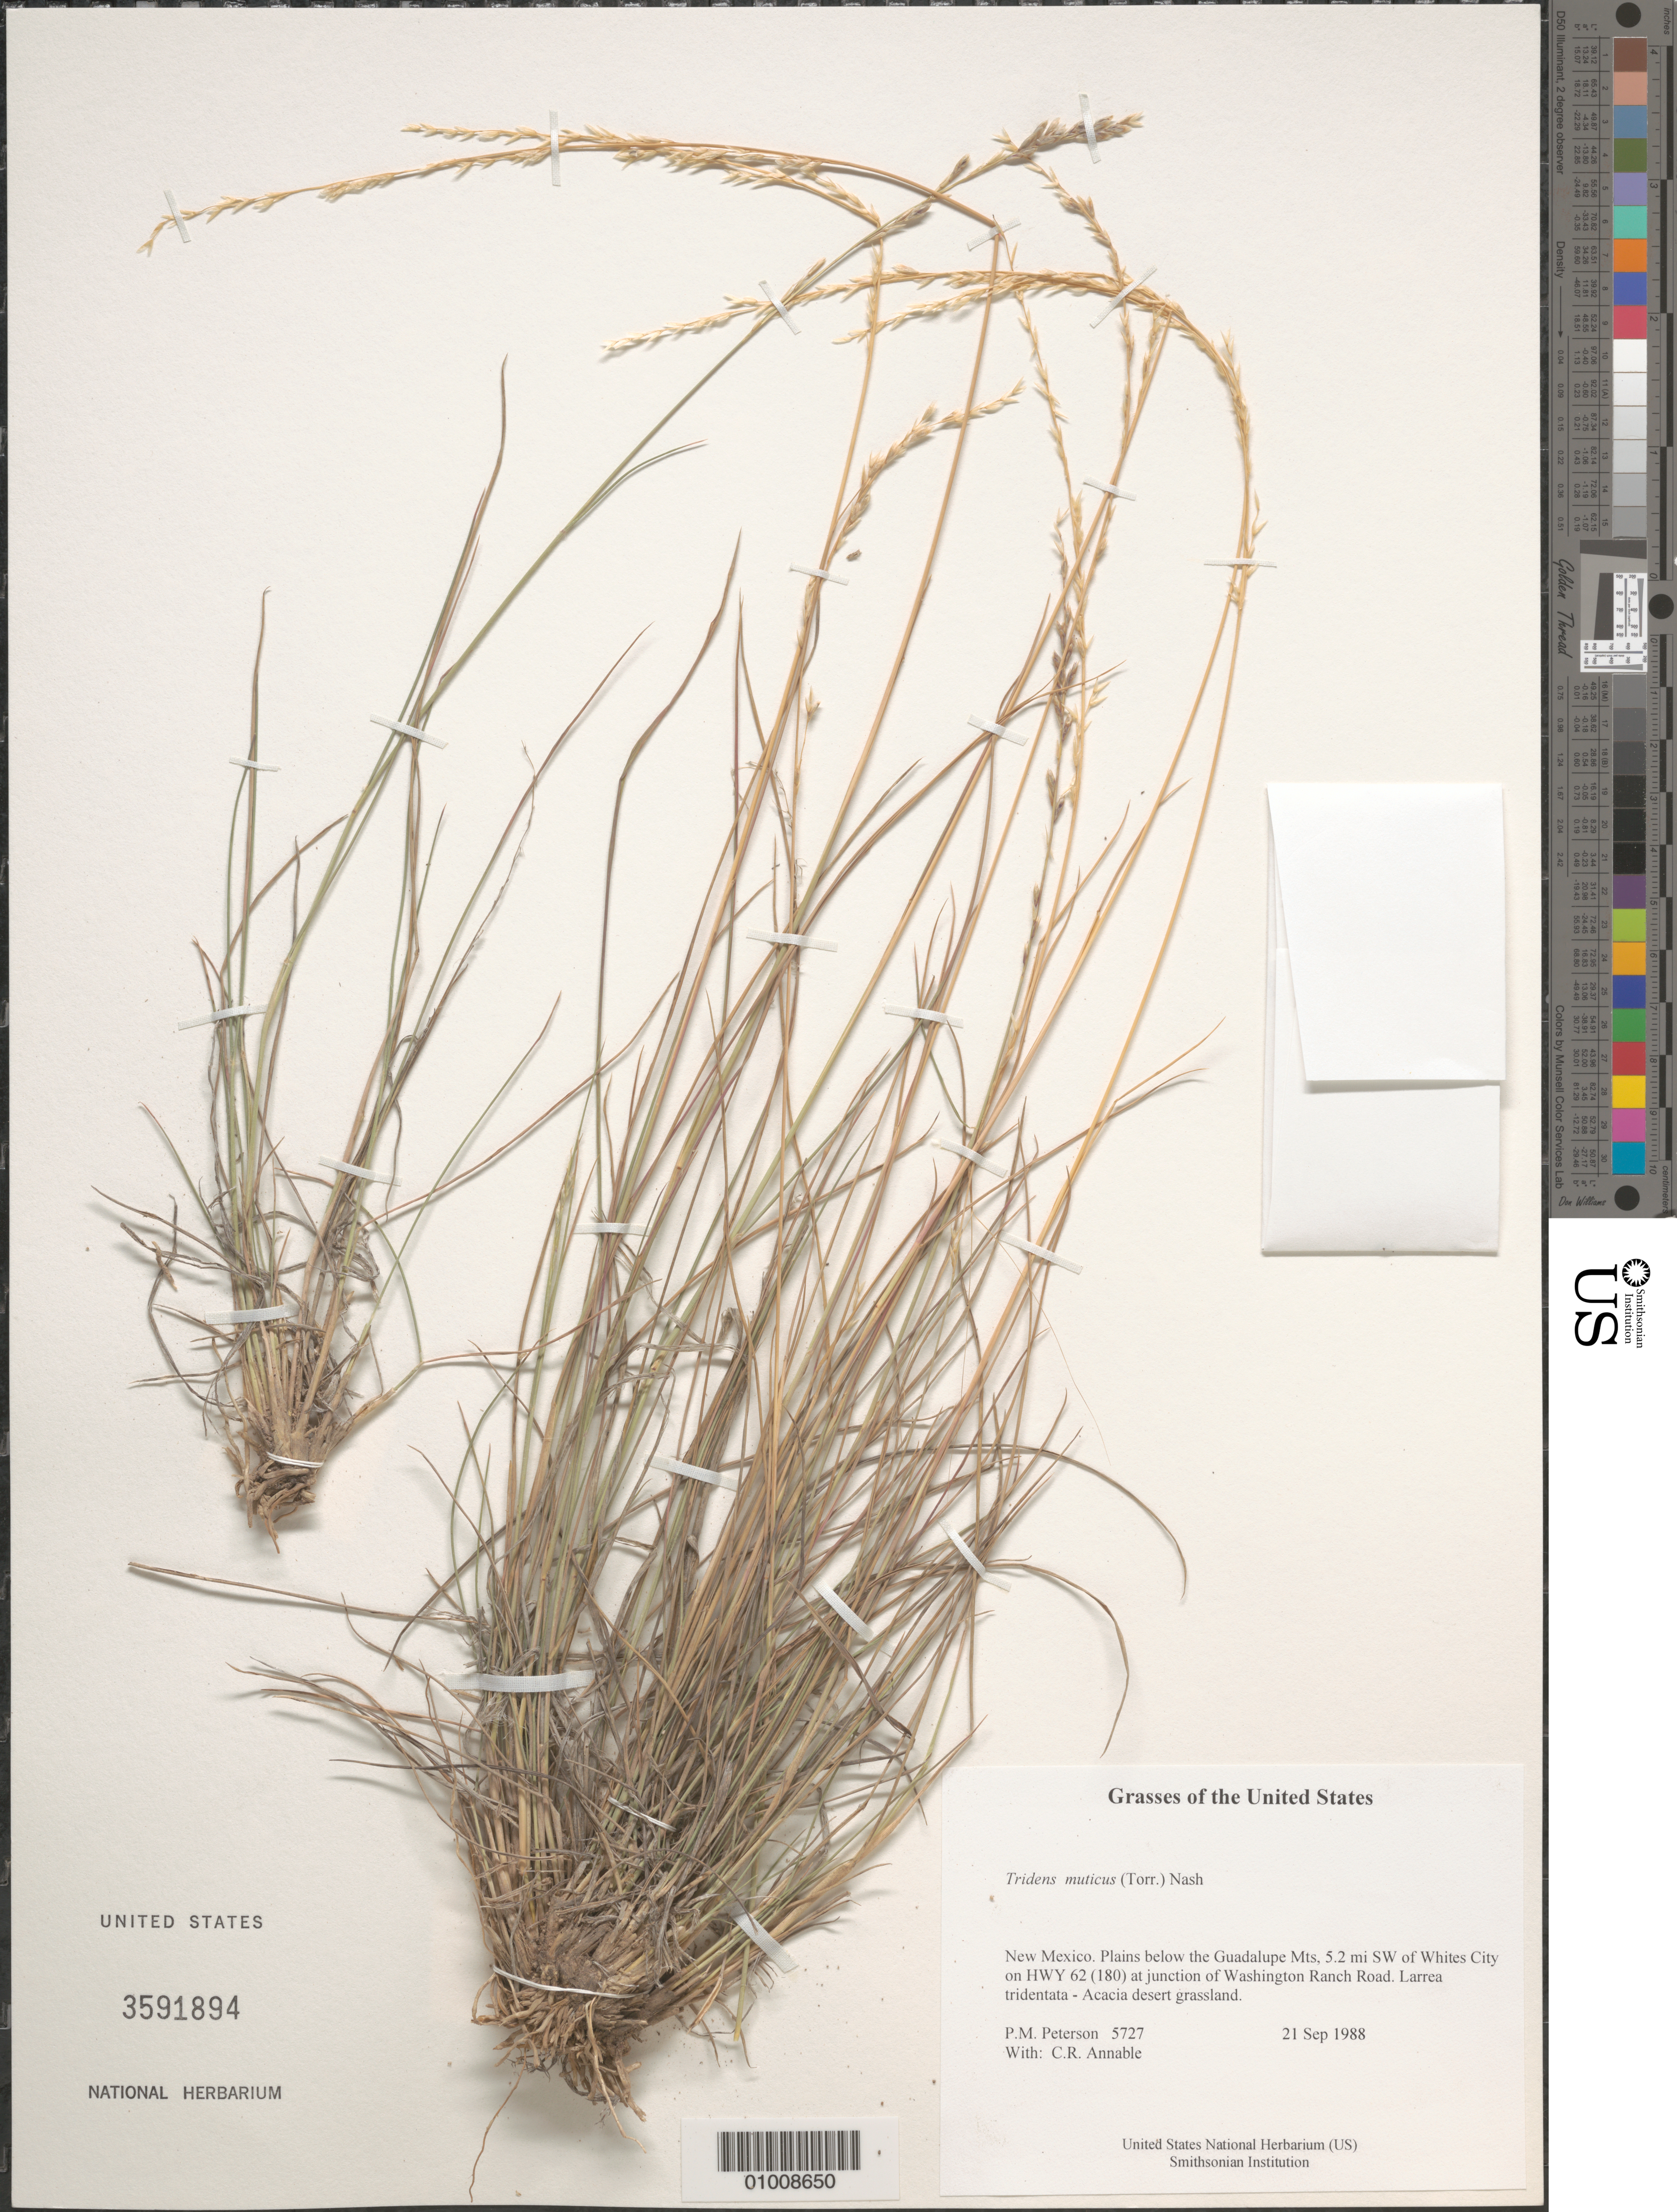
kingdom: Plantae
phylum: Tracheophyta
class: Liliopsida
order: Poales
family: Poaceae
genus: Tridens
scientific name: Tridens muticus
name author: (Torr.) Nash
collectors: P. M. Peterson & C. R. Annable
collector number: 05727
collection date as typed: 21 Sep 1988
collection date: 1988-09-21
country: United States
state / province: New Mexico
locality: Plains below the Guadalupe Mts, 5.2 mi SW of Whites City on HWY 62 (180) at junction of Washington Ranch Road.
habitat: Larrea tridentata - Acacia desert grassland.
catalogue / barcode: US 3591894